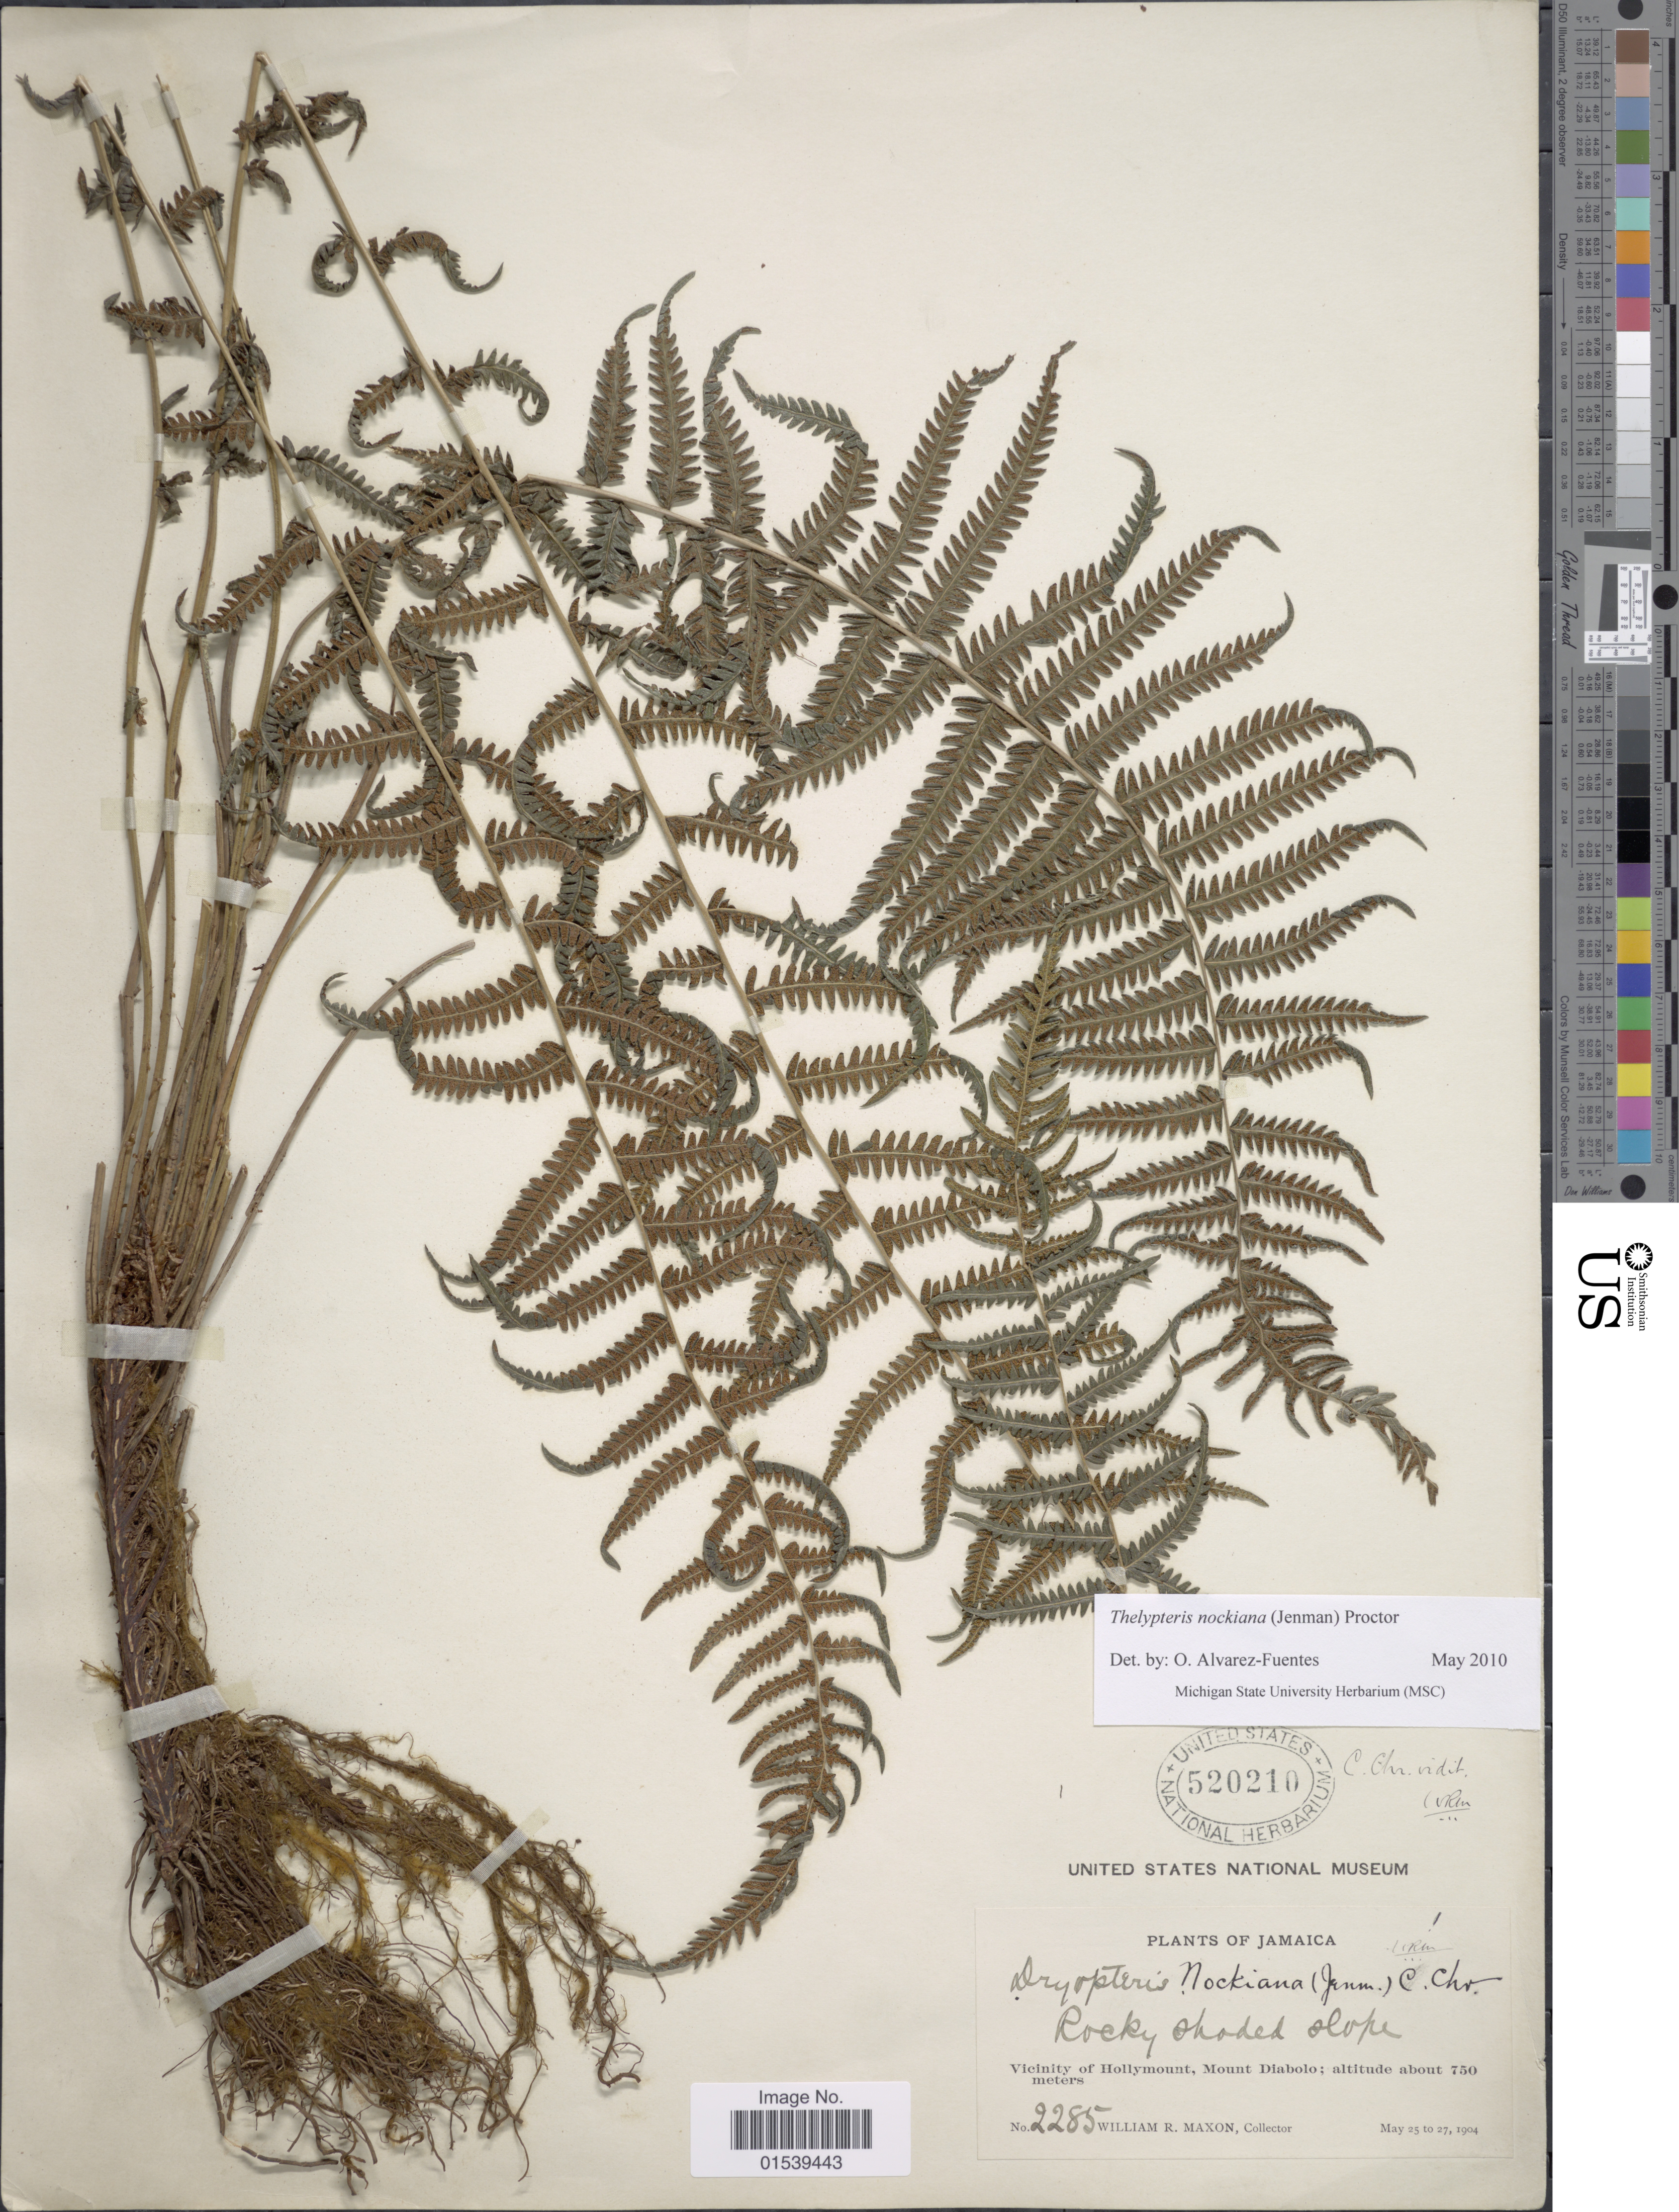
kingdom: Plantae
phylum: Tracheophyta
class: Polypodiopsida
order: Polypodiales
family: Thelypteridaceae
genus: Amauropelta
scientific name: Amauropelta nockiana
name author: (Jenman) Pic. Serm.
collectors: W. R. Maxon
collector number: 2285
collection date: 1904-05-25/1904-05-27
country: Jamaica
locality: Vicinity of Hollymount, Mount Diablo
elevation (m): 750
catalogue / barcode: US 520210